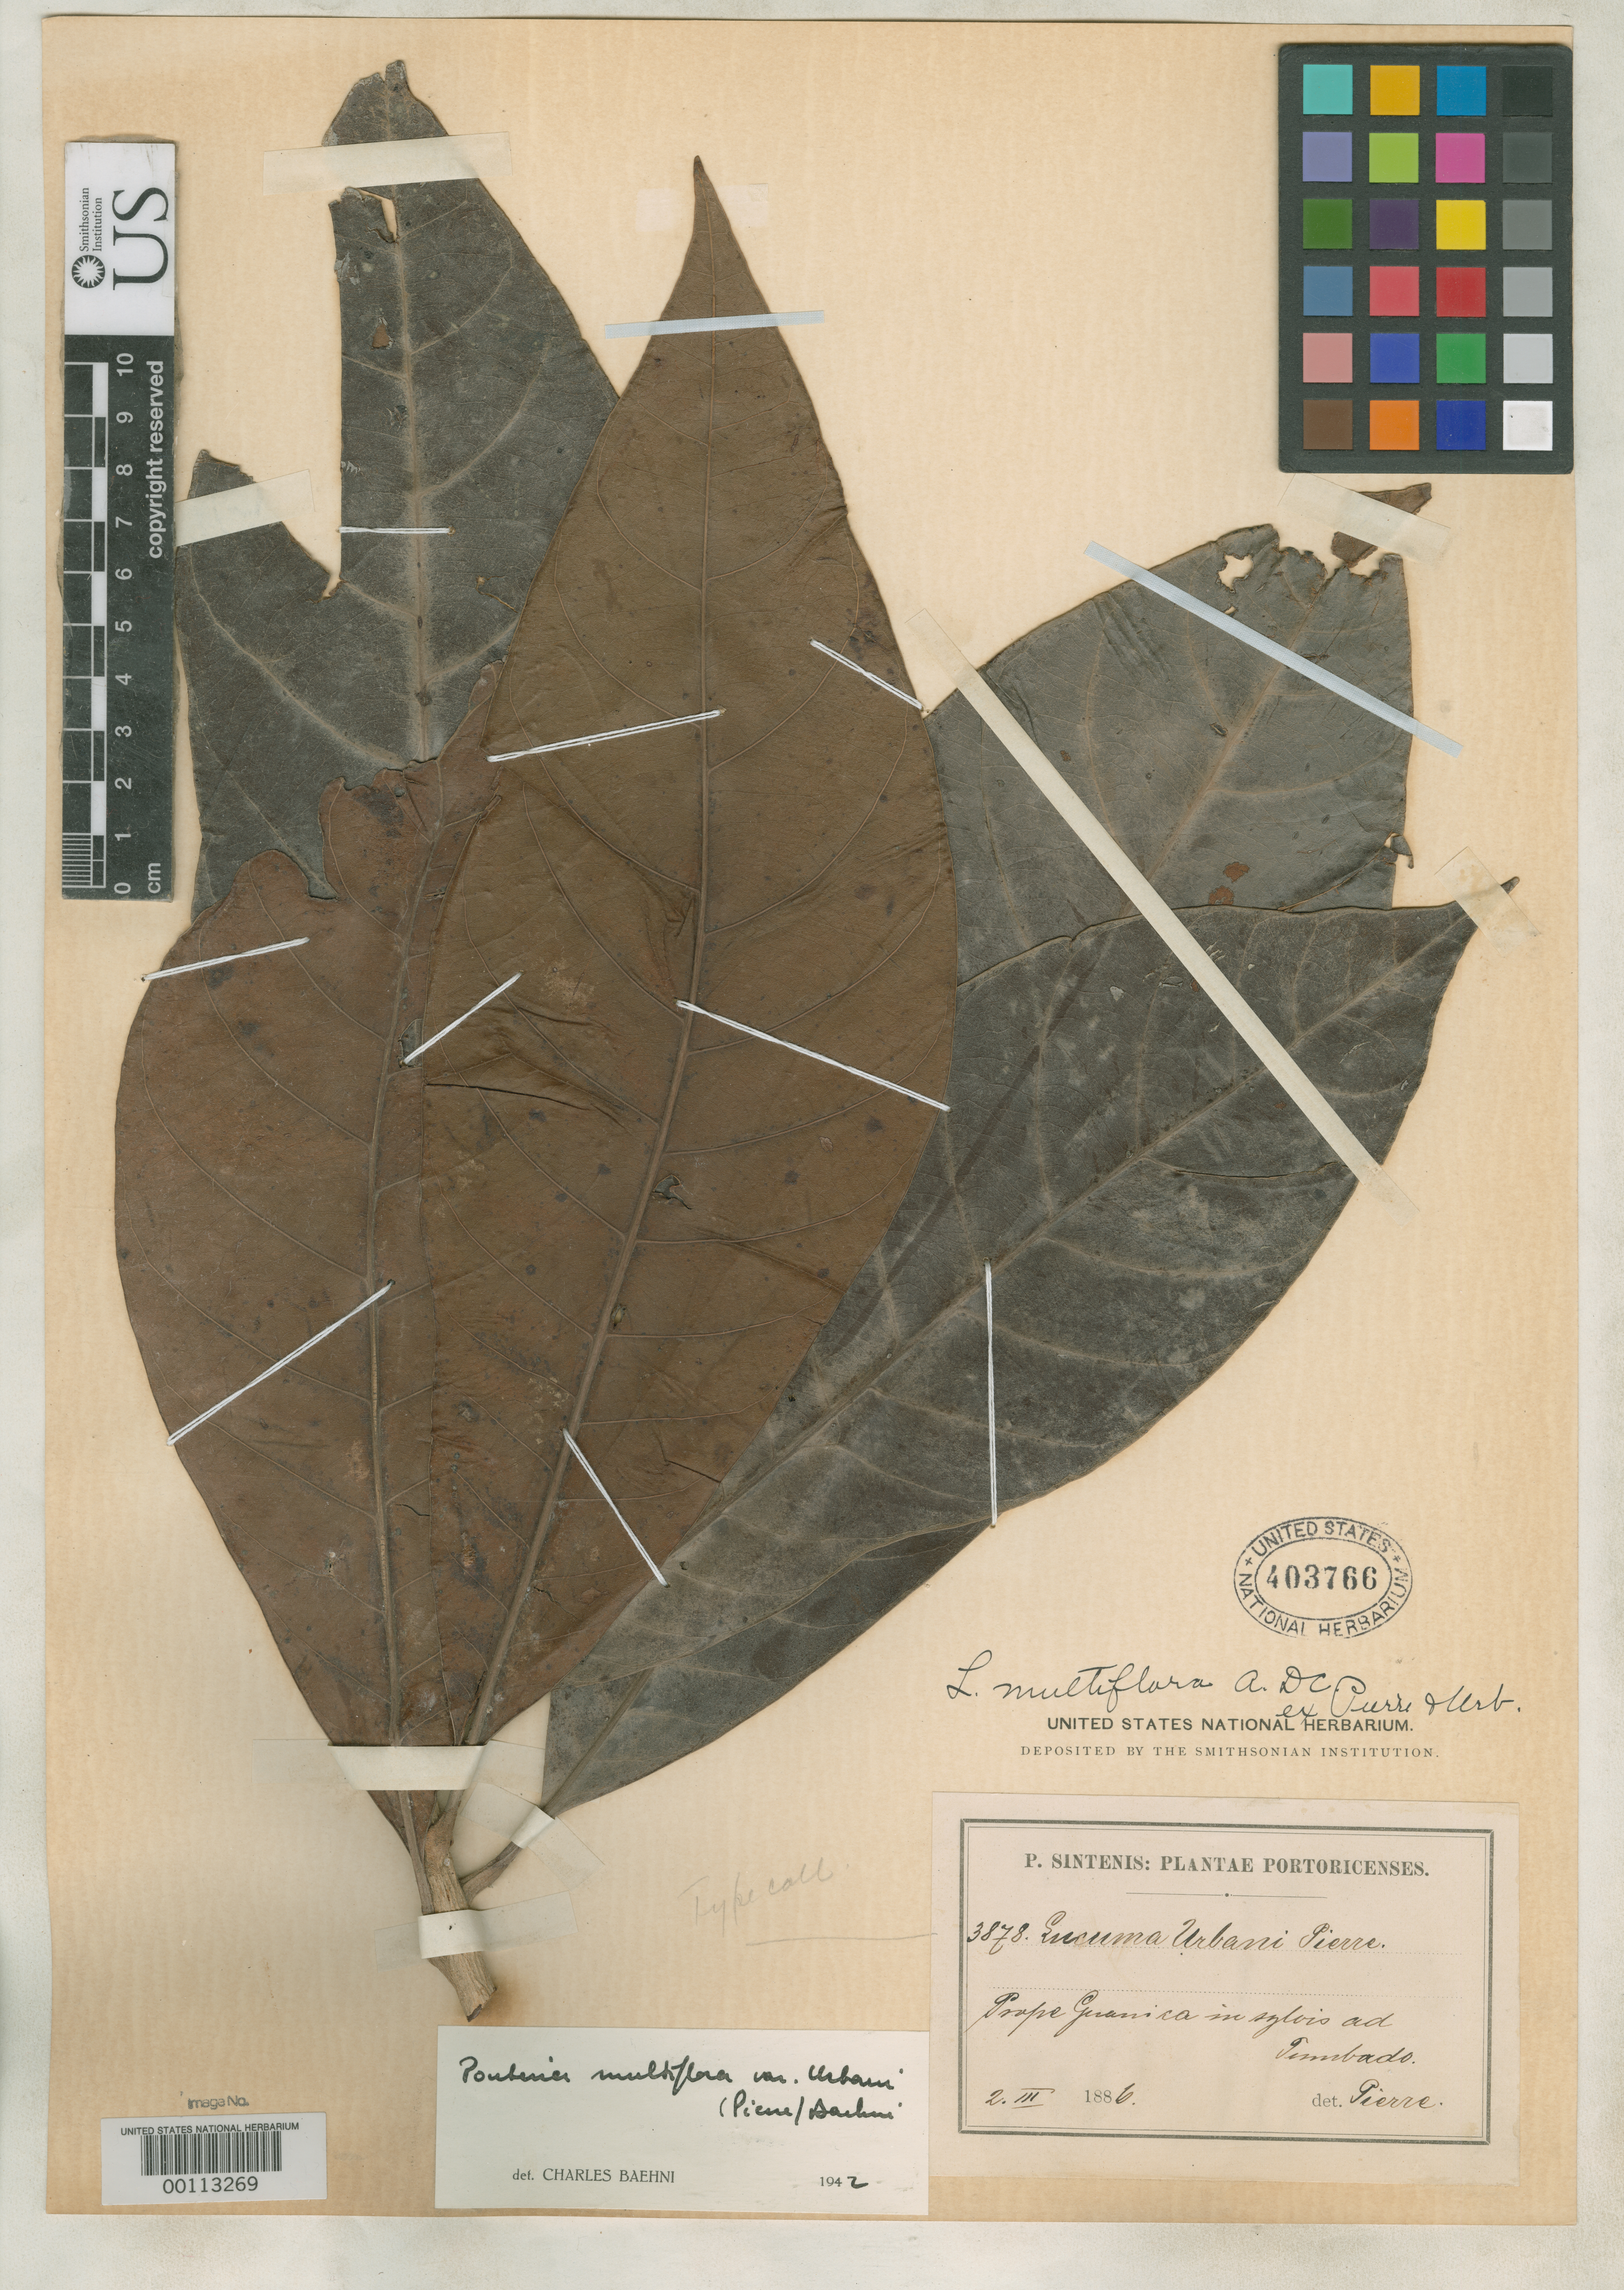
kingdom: Plantae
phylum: Tracheophyta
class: Magnoliopsida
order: Ericales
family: Sapotaceae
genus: Lucuma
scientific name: Lucuma urbani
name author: Pierre in Urb.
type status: Syntype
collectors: P. Sintenis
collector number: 3878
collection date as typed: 02 Mar 1886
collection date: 1886-03-02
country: Puerto Rico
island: Greater Antilles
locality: Near Guanica.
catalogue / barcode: US 403766